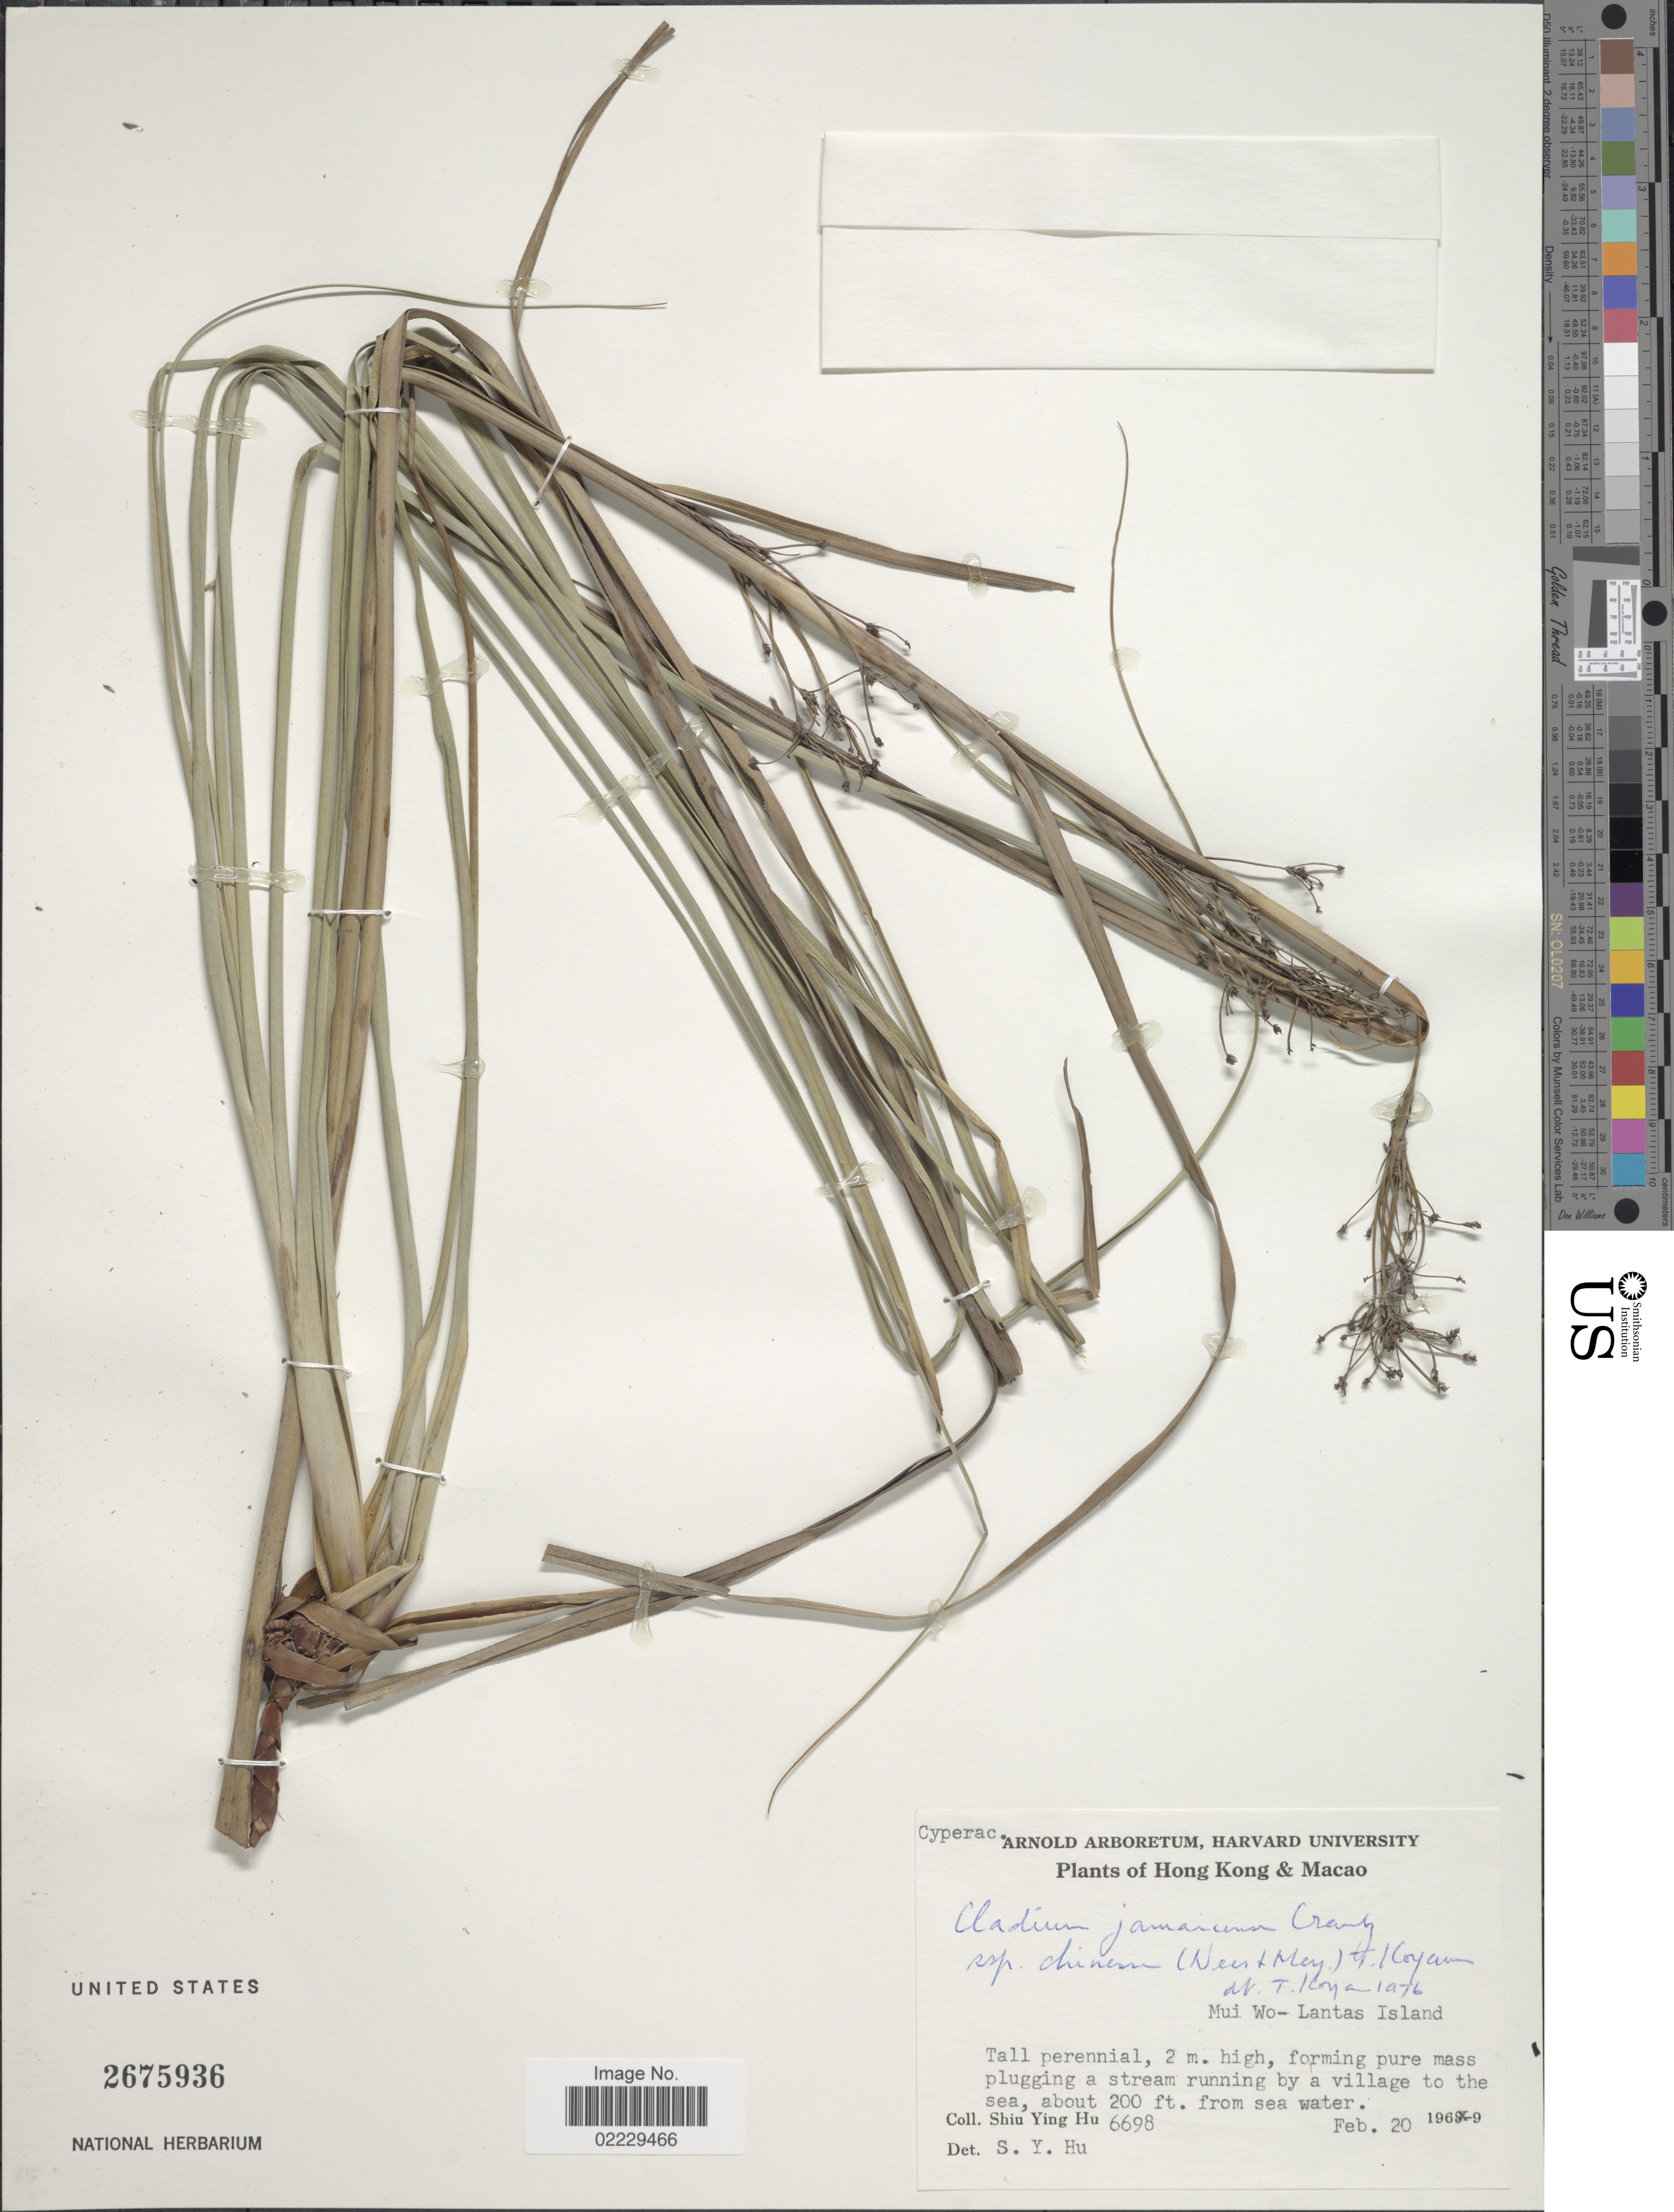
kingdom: Plantae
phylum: Tracheophyta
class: Liliopsida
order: Poales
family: Cyperaceae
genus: Cladium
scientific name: Cladium mariscus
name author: (L.) Pohl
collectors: S. Y. Hu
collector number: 6698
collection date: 1969-02-20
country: China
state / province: Hong Kong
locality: Hong Kong & Macao, Mui Wo-Lantas Island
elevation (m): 61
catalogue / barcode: US 2675936